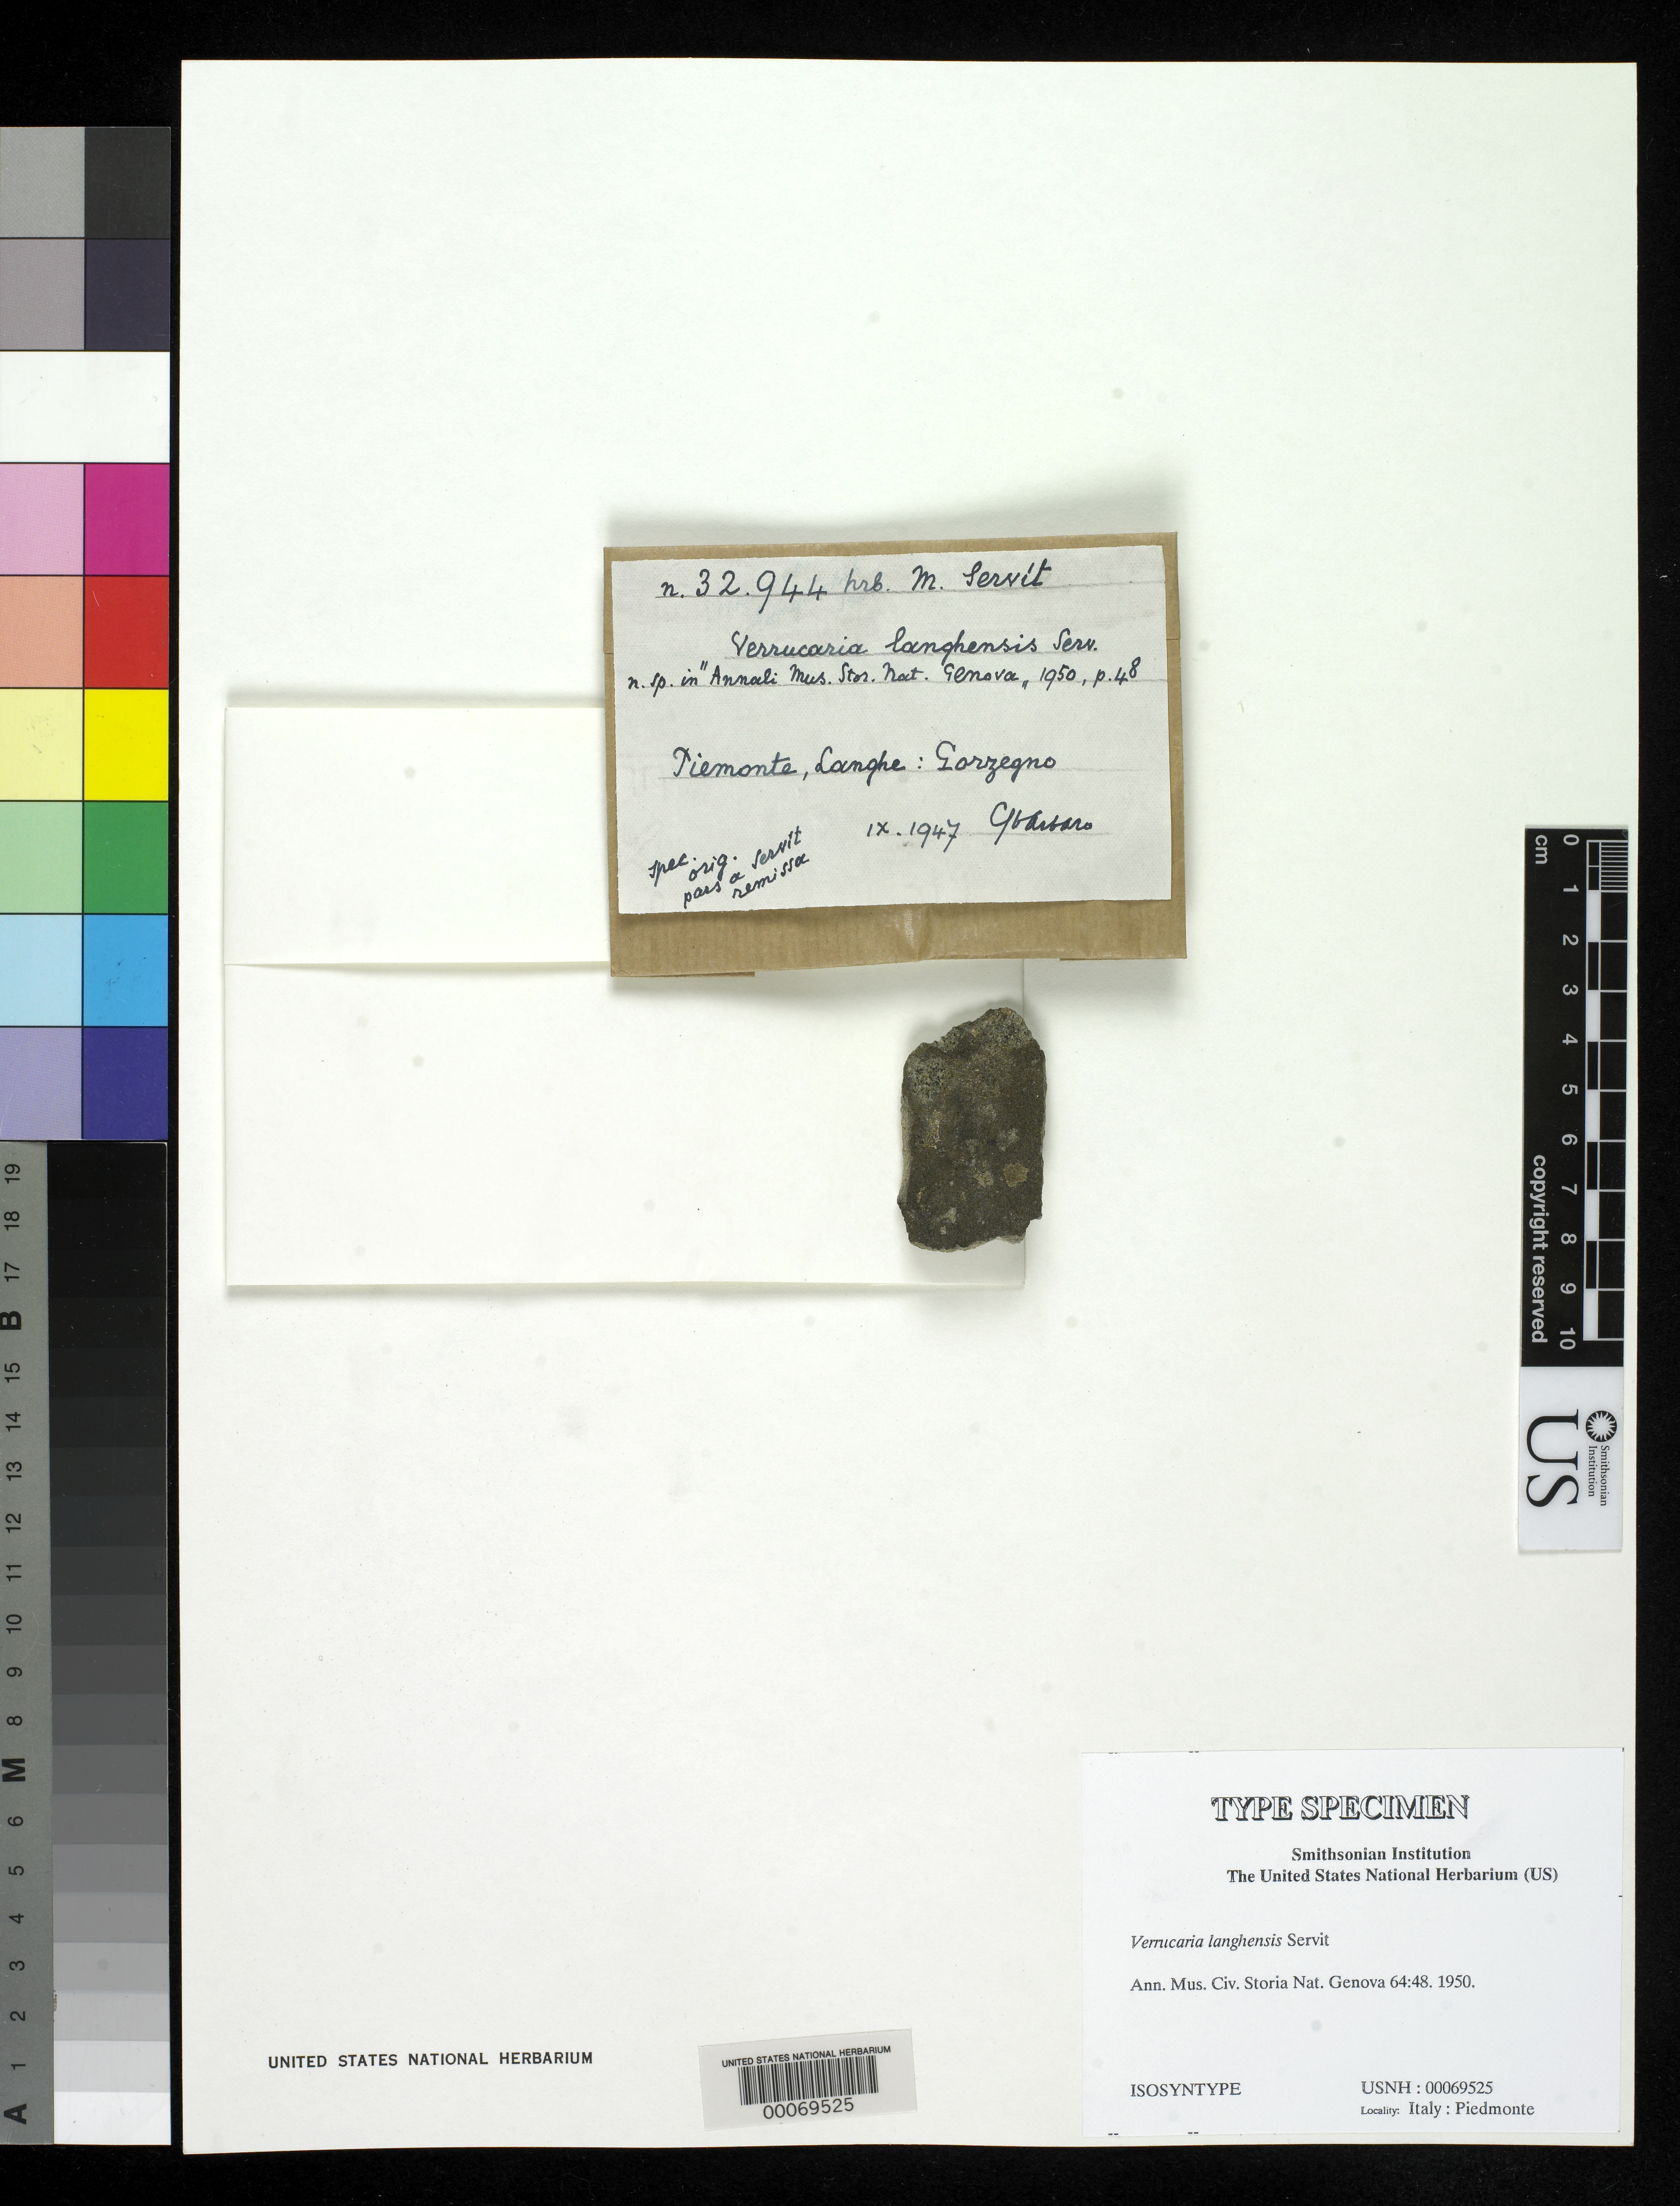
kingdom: Fungi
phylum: Ascomycota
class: Eurotiomycetes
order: Verrucariales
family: Verrucariaceae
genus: Verrucaria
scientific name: Verrucaria langhensis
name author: Servit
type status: Isosyntype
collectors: C. Sbarbaro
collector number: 32.944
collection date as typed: Sep 1947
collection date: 1947-09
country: Italy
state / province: Piedmont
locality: Le Langhe, Gorzegno.